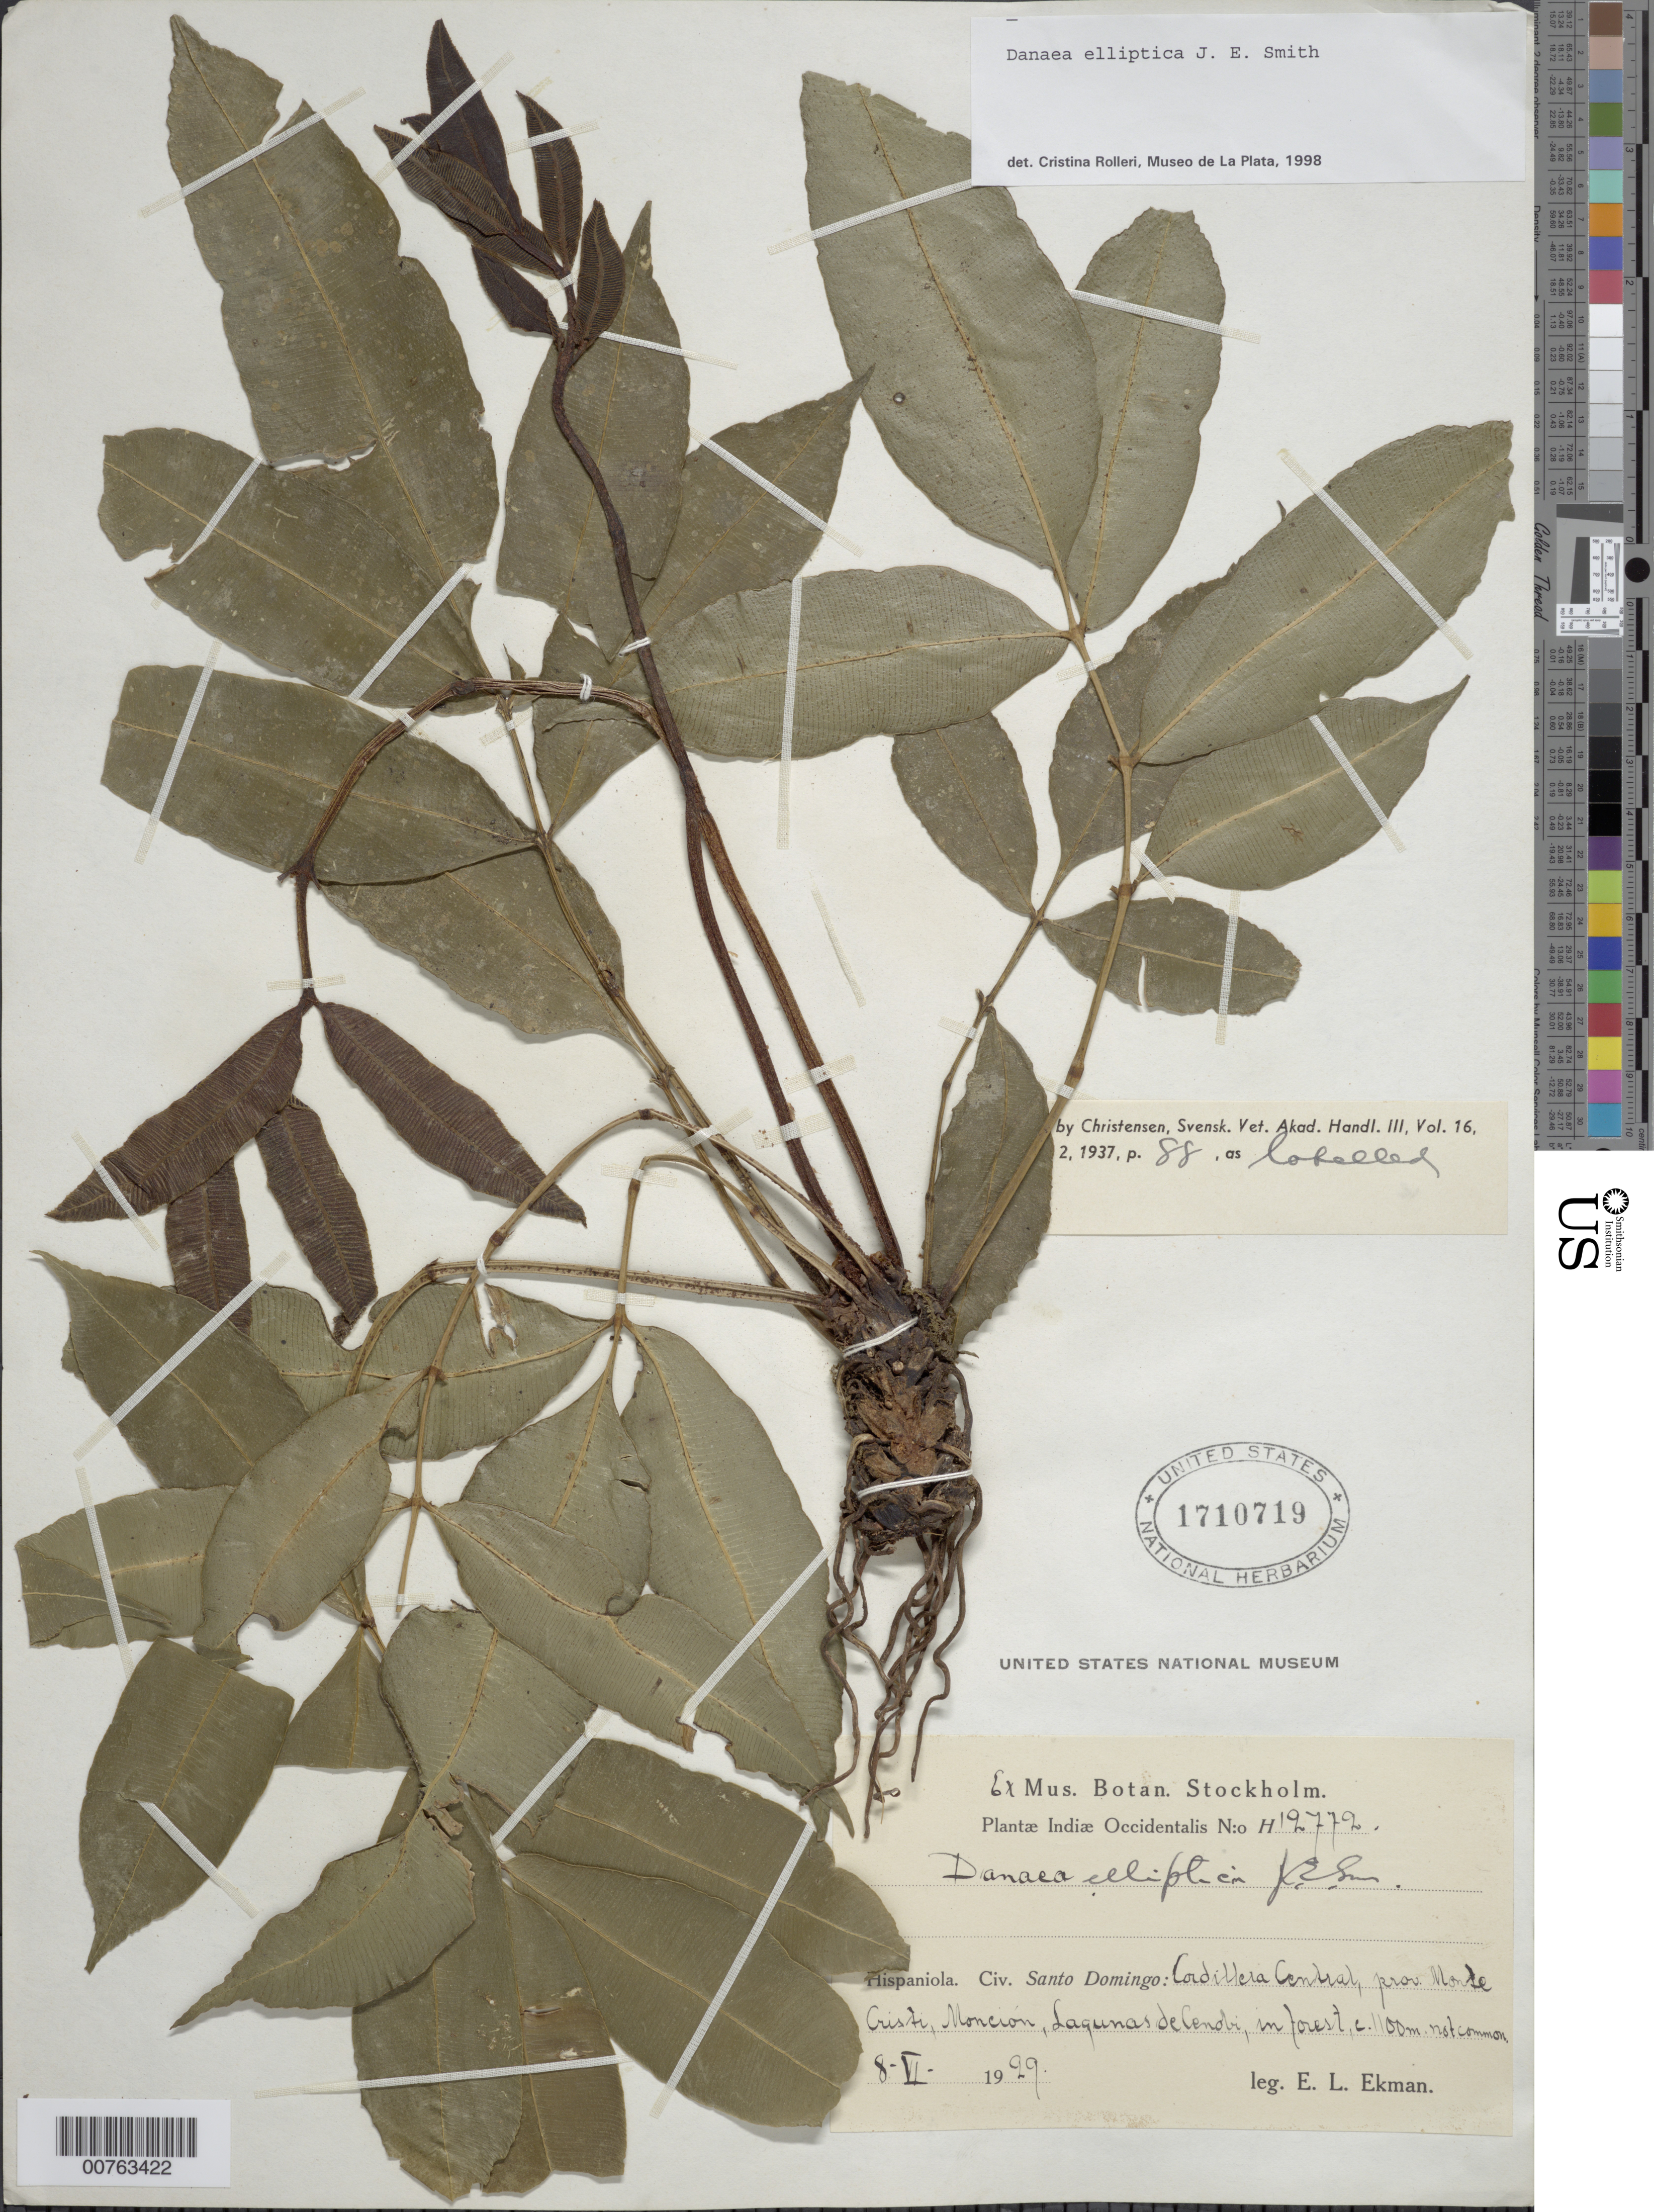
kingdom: Plantae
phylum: Tracheophyta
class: Polypodiopsida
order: Marattiales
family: Marattiaceae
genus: Danaea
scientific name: Danaea elliptica subsp. elliptica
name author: Sm.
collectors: E. L. Ekman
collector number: H 12772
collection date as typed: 08 Jun 1929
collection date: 1929-06-08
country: Dominican Republic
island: Hispaniola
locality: Cordillera Central. Provincia Monte Cristi, Monción, Lagunas de Cenobi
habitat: In forest, not common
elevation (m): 1100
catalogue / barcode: US 1710719